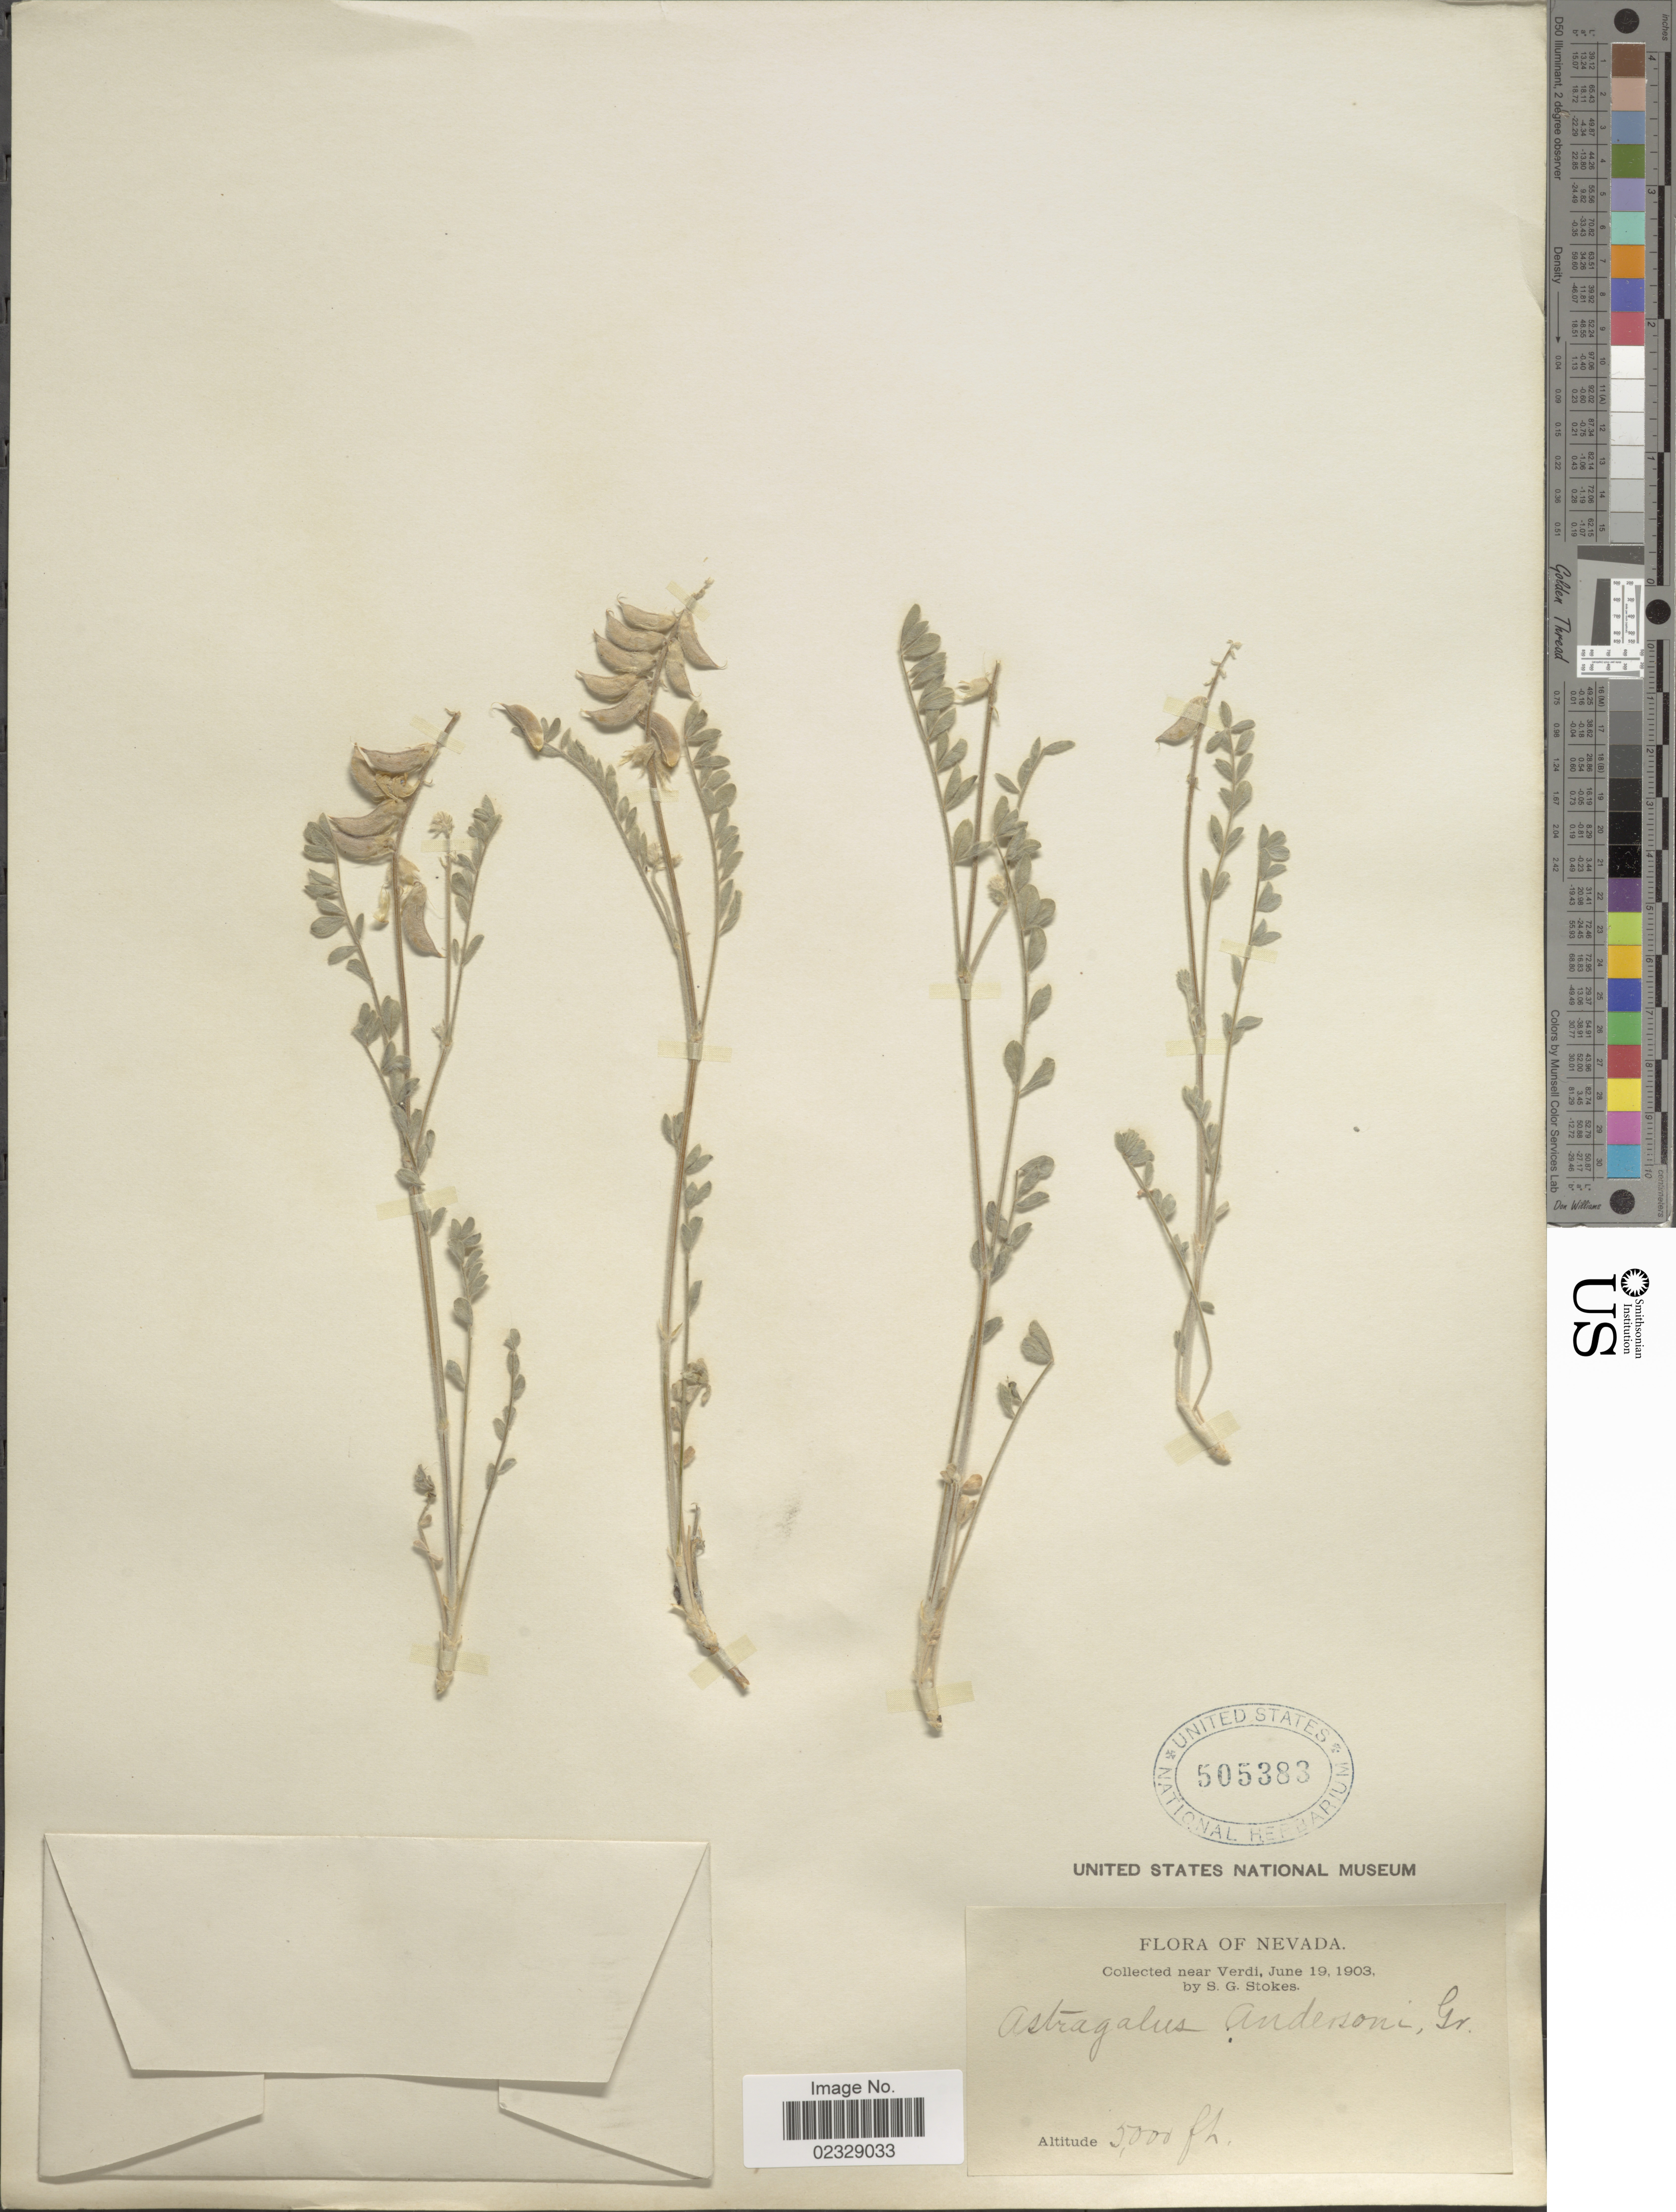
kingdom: Plantae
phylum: Tracheophyta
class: Magnoliopsida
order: Fabales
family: Fabaceae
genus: Astragalus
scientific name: Astragalus andersonii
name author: A. Gray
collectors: S. G. Stokes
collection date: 1903-06-19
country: United States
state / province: Nevada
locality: Near Verdi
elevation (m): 1524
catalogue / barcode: US 505383